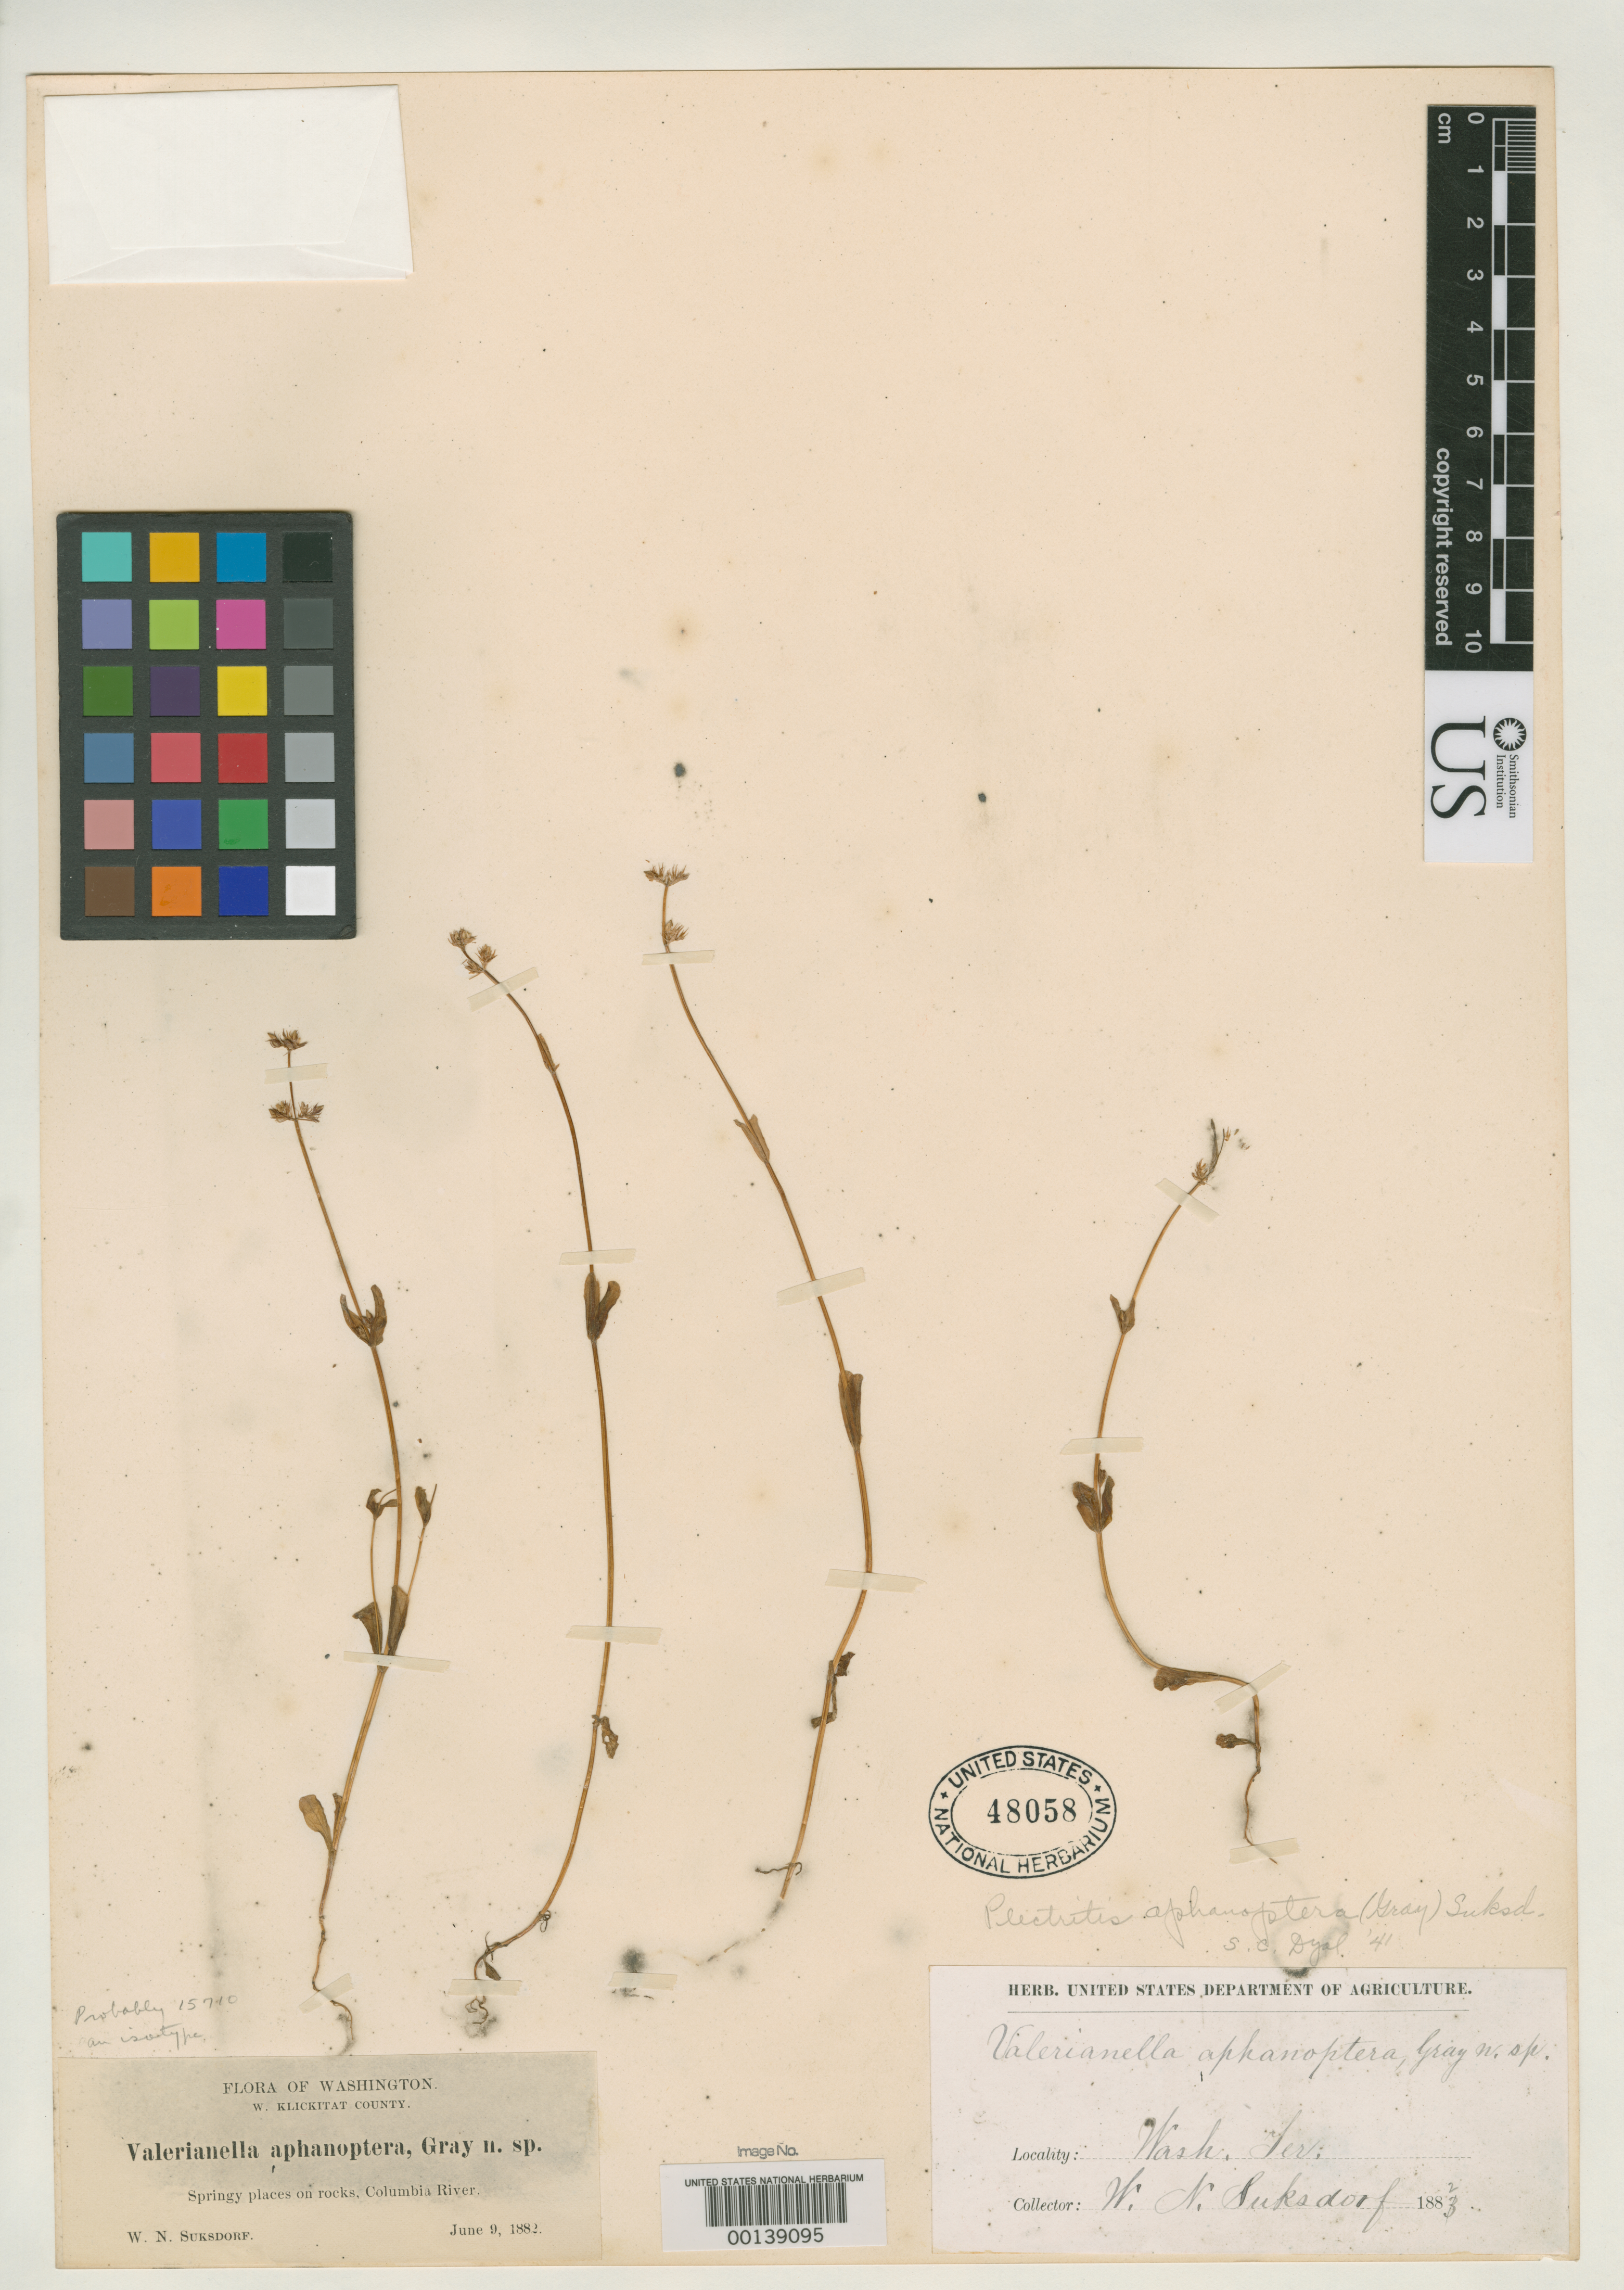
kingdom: Plantae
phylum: Tracheophyta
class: Magnoliopsida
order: Dipsacales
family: Caprifoliaceae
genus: Valerianella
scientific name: Valerianella aphanoptera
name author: A. Gray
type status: Isotype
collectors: W. N. Suksdorf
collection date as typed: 09 Jun 1882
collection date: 1882-06-09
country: United States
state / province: Washington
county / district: Klickitat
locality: Columbia River.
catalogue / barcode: US 48058